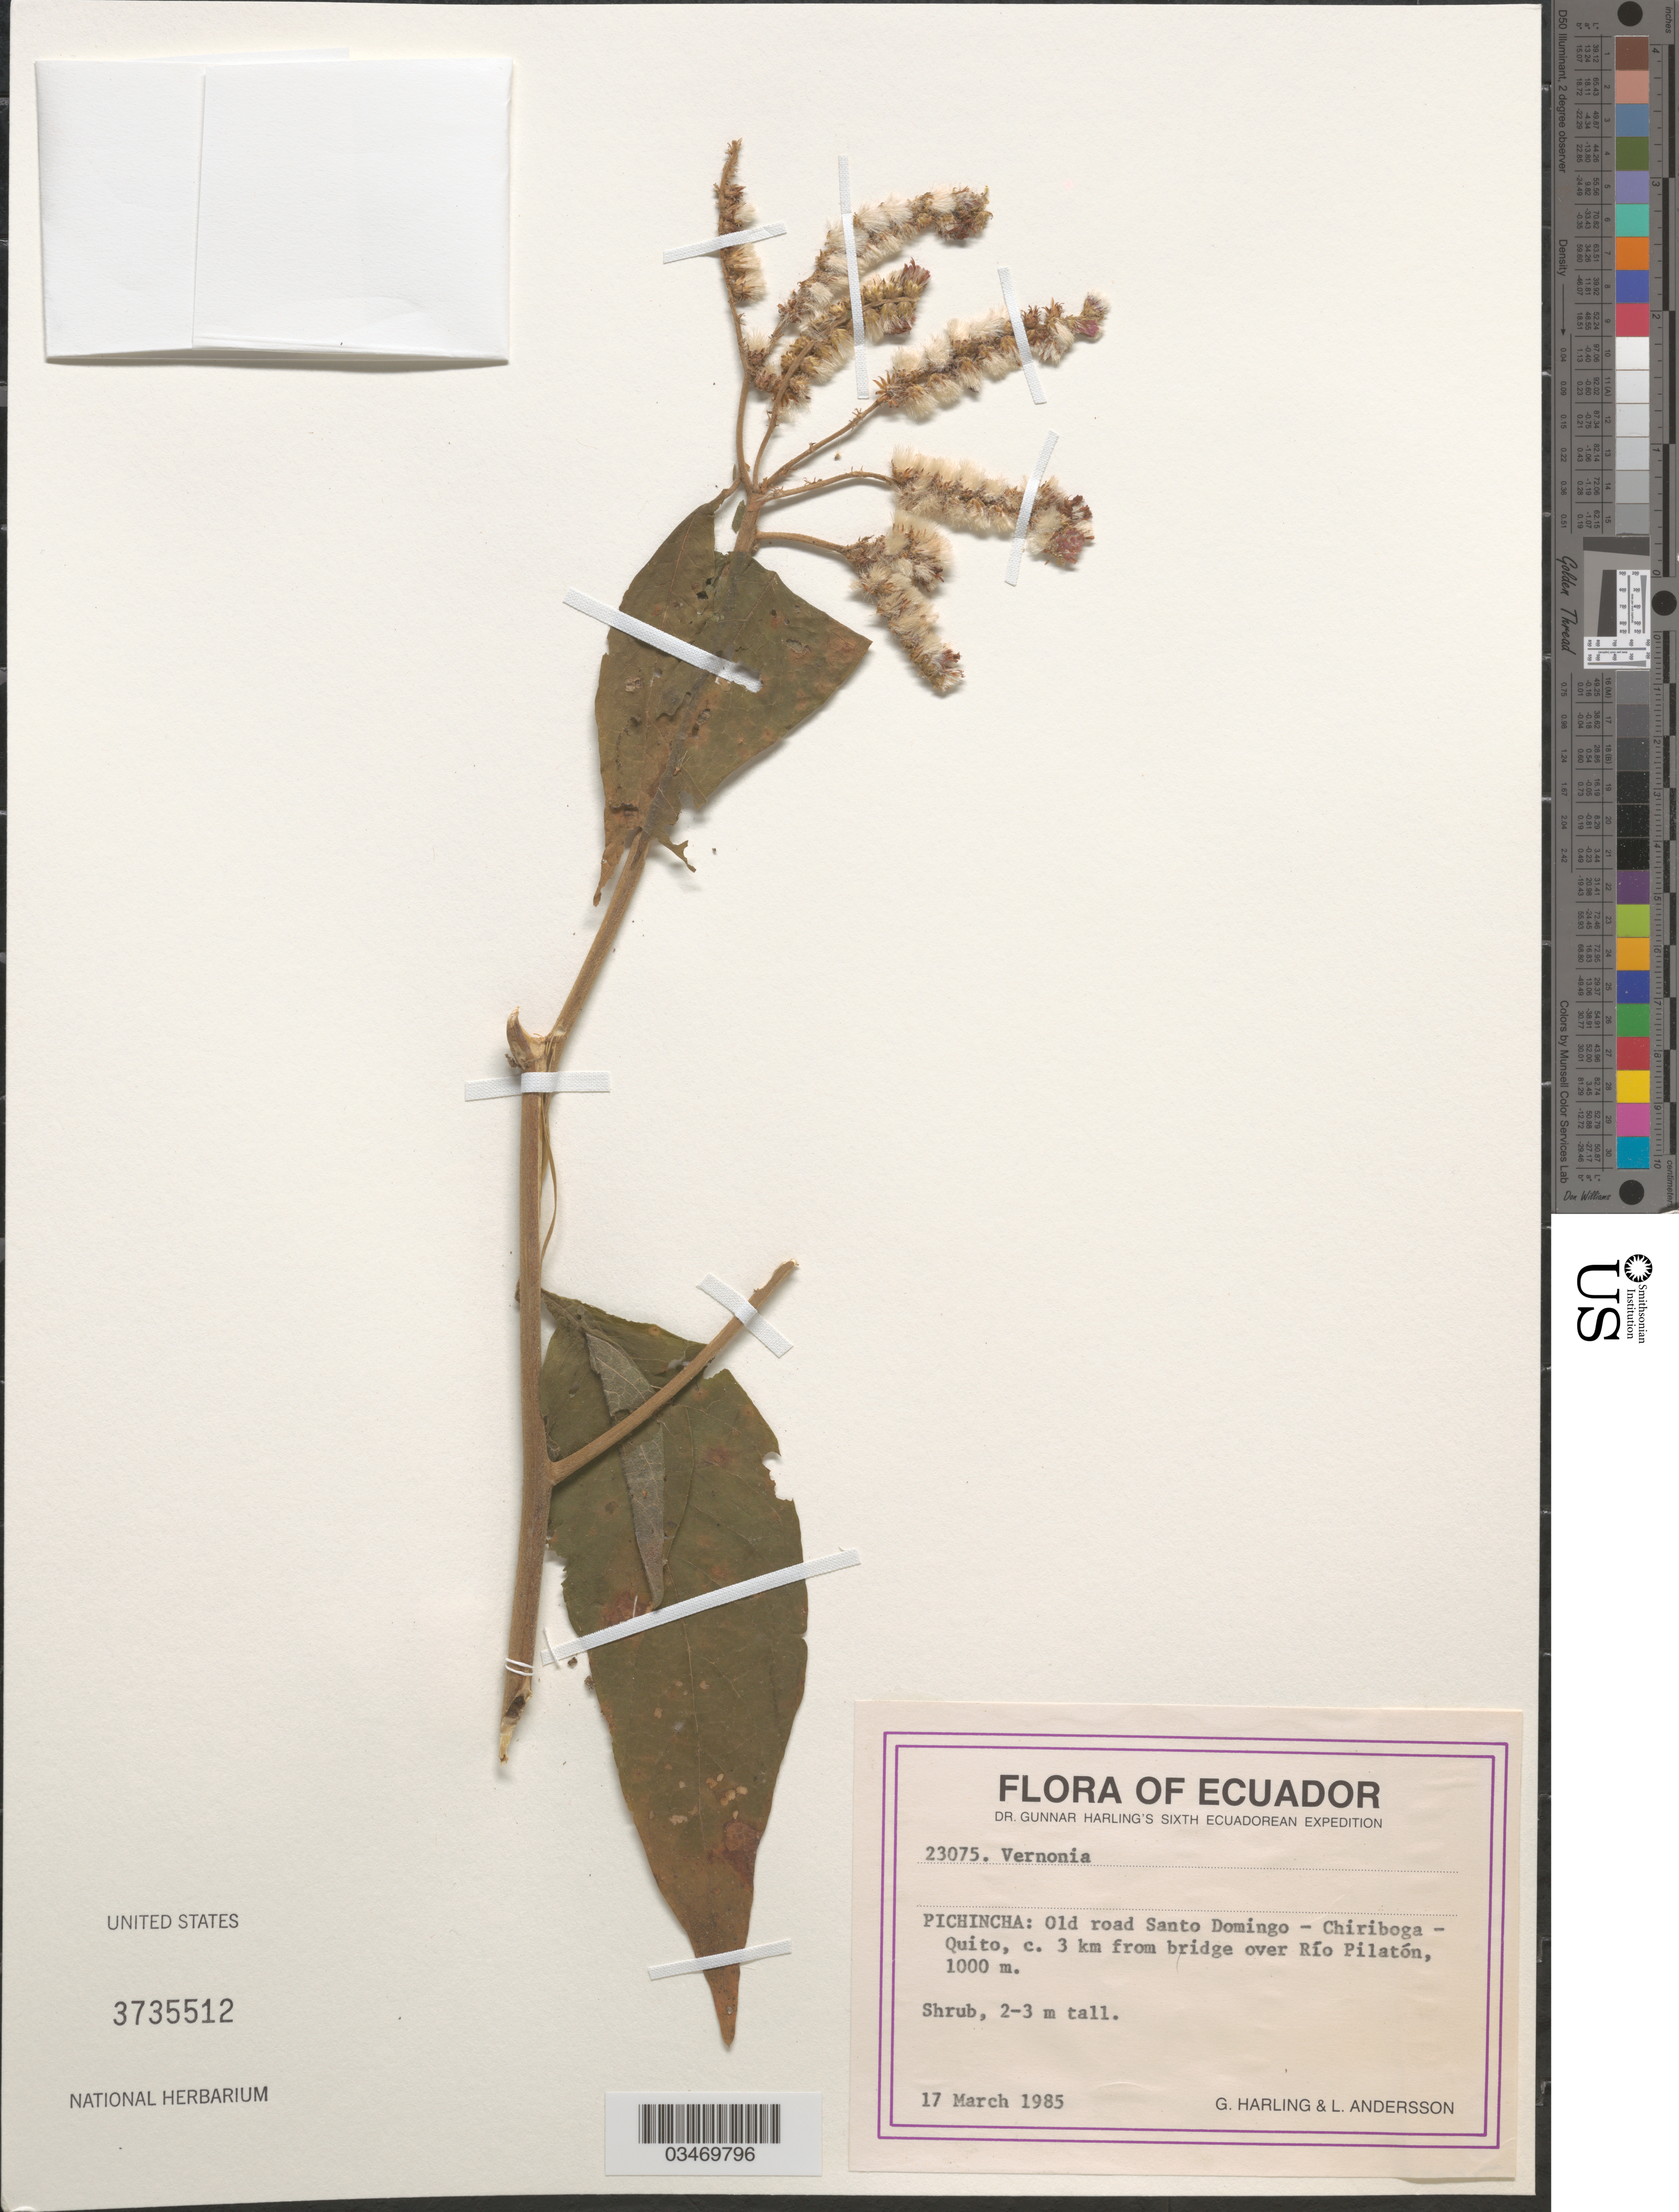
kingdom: Plantae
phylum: Tracheophyta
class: Magnoliopsida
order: Asterales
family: Asteraceae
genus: Cyrtocymura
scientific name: Cyrtocymura scorpioides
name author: (Lam.) H. Rob.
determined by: Renon, Polla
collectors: G. Harling & L. Andersson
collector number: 23075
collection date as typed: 17 Mar 1985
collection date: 1985-03-17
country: Ecuador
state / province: Pichincha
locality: Old road Santo Domingo - Chiriboga - Quito, C 3 km from bridge over Rio Pilaton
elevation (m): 1000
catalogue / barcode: US 3735512